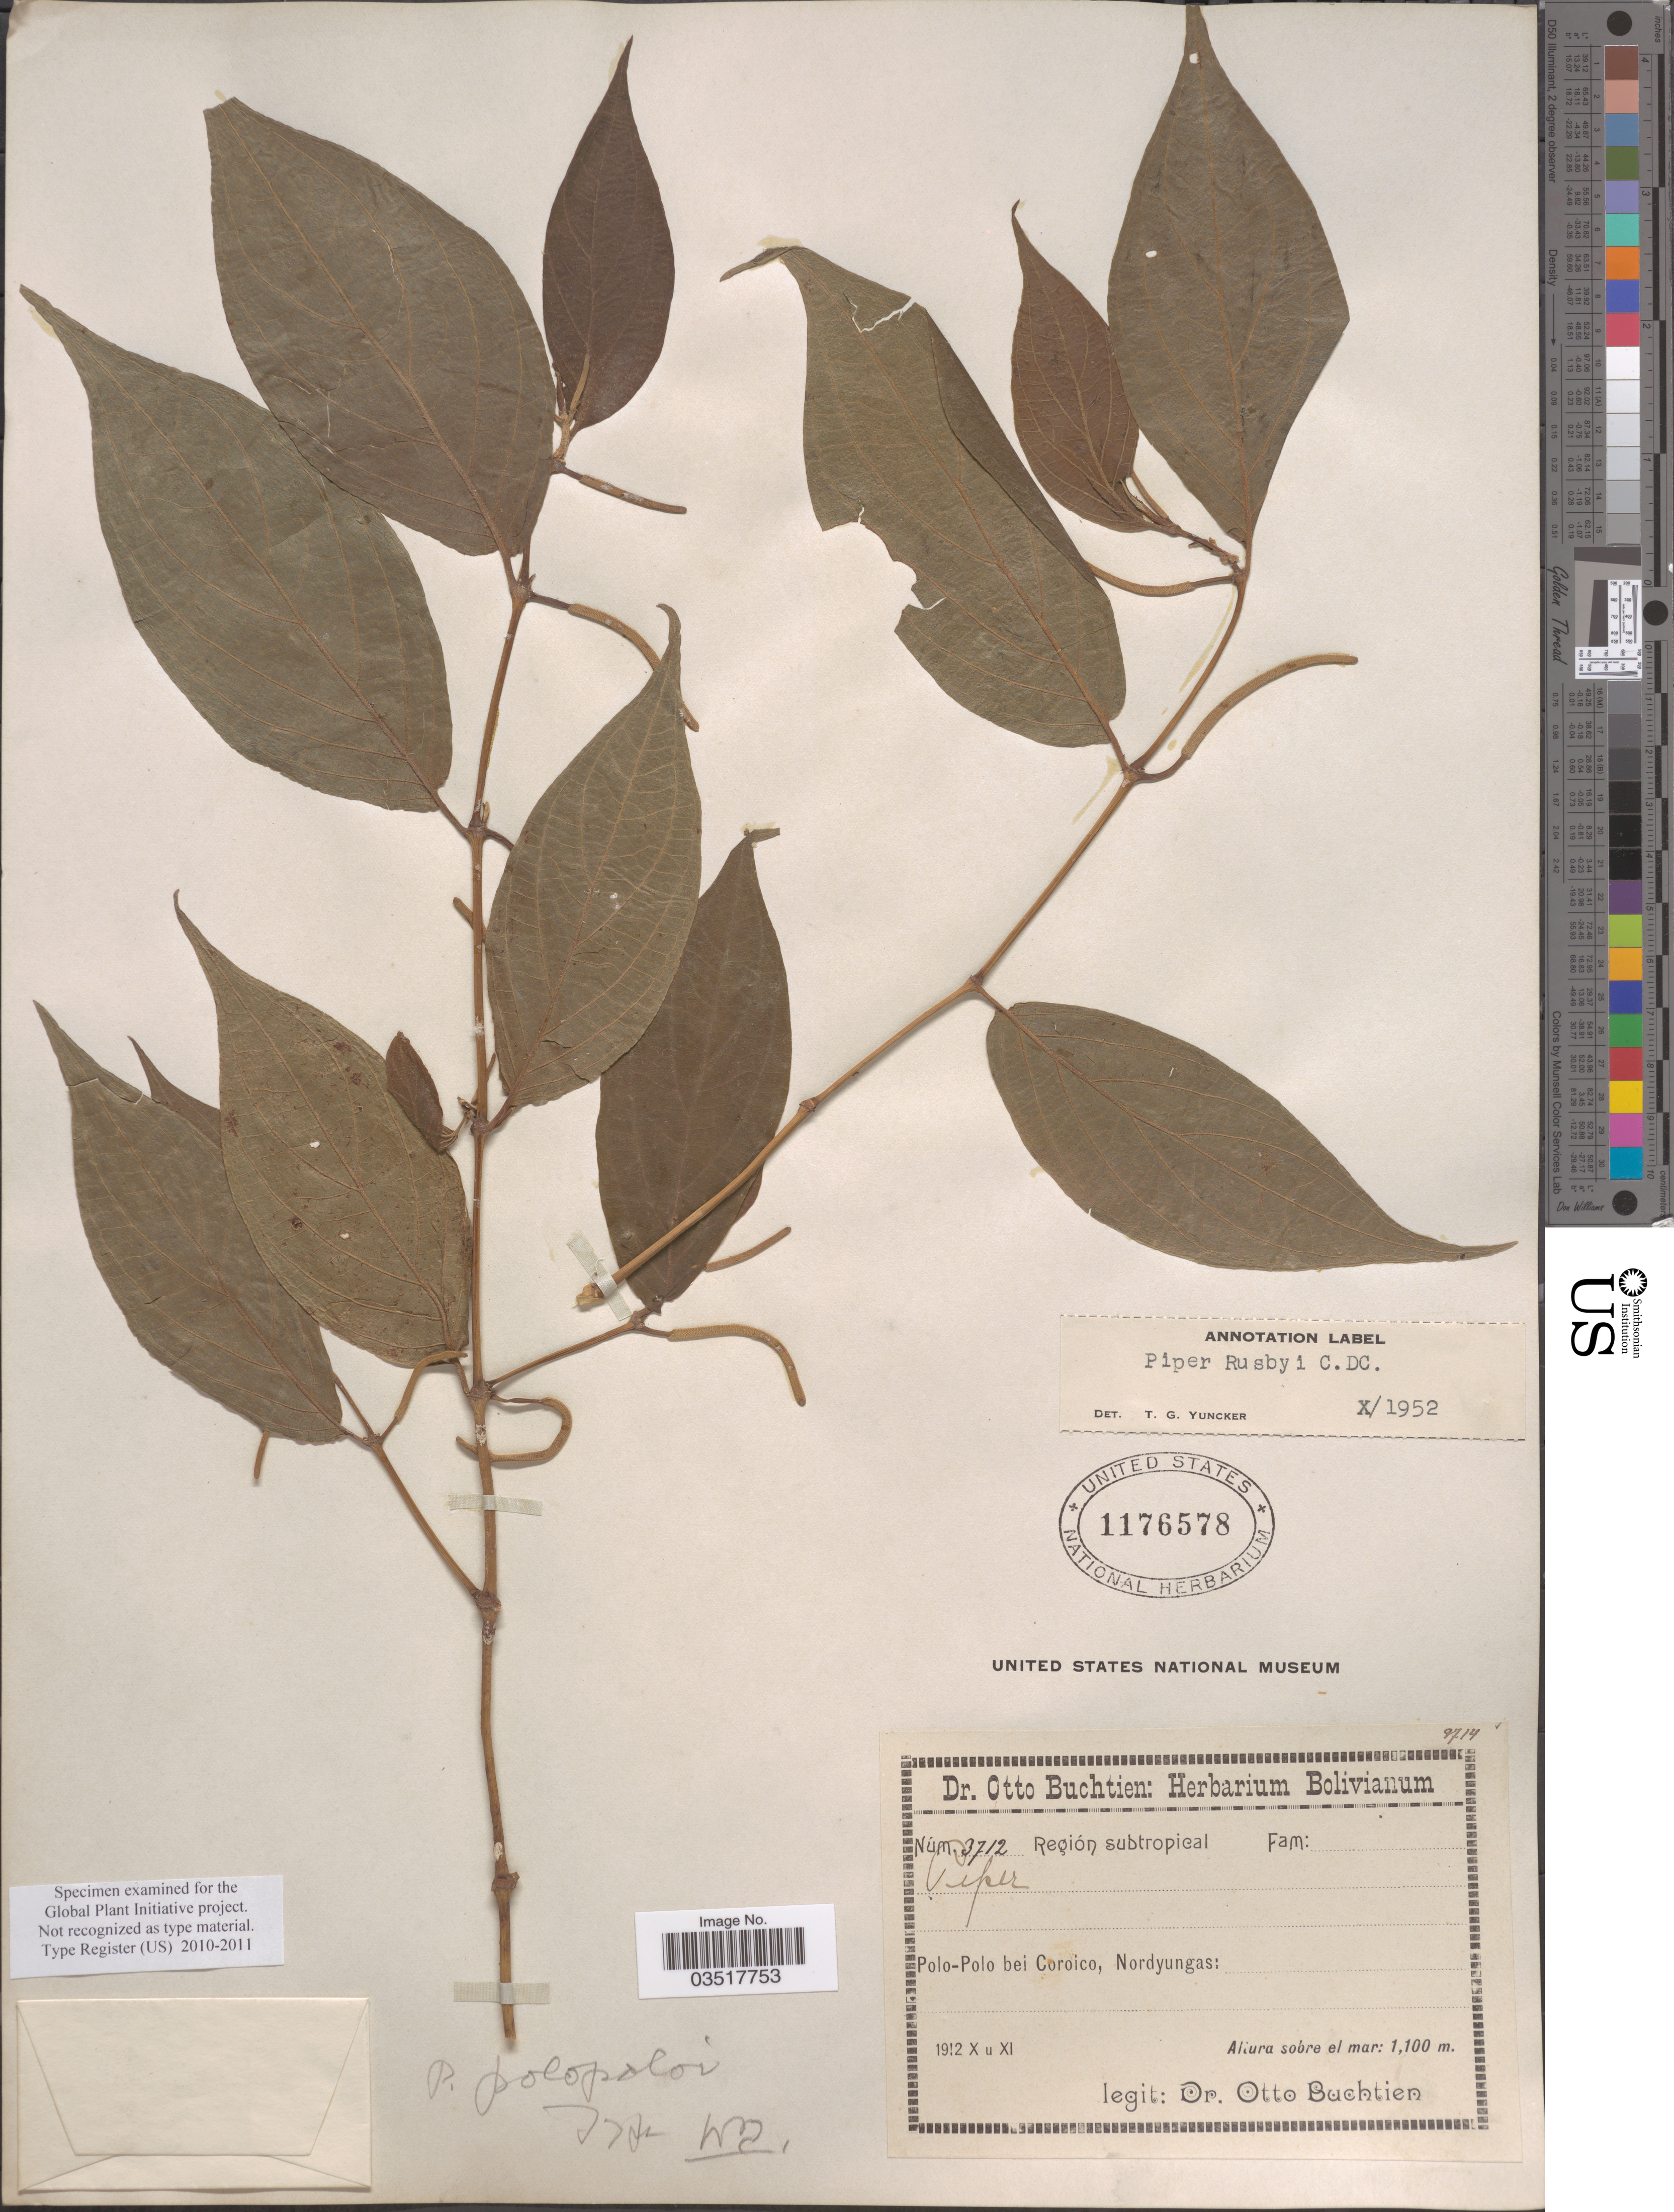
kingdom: Plantae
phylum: Tracheophyta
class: Magnoliopsida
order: Piperales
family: Piperaceae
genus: Piper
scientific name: Piper rusbyi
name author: C. DC.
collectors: O. Buchtien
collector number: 3712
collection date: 1912-10/1912-11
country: Bolivia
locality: Región subtropical. Polo-Polo bei Coroico, Nordyungas.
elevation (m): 1100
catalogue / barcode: US 1176578